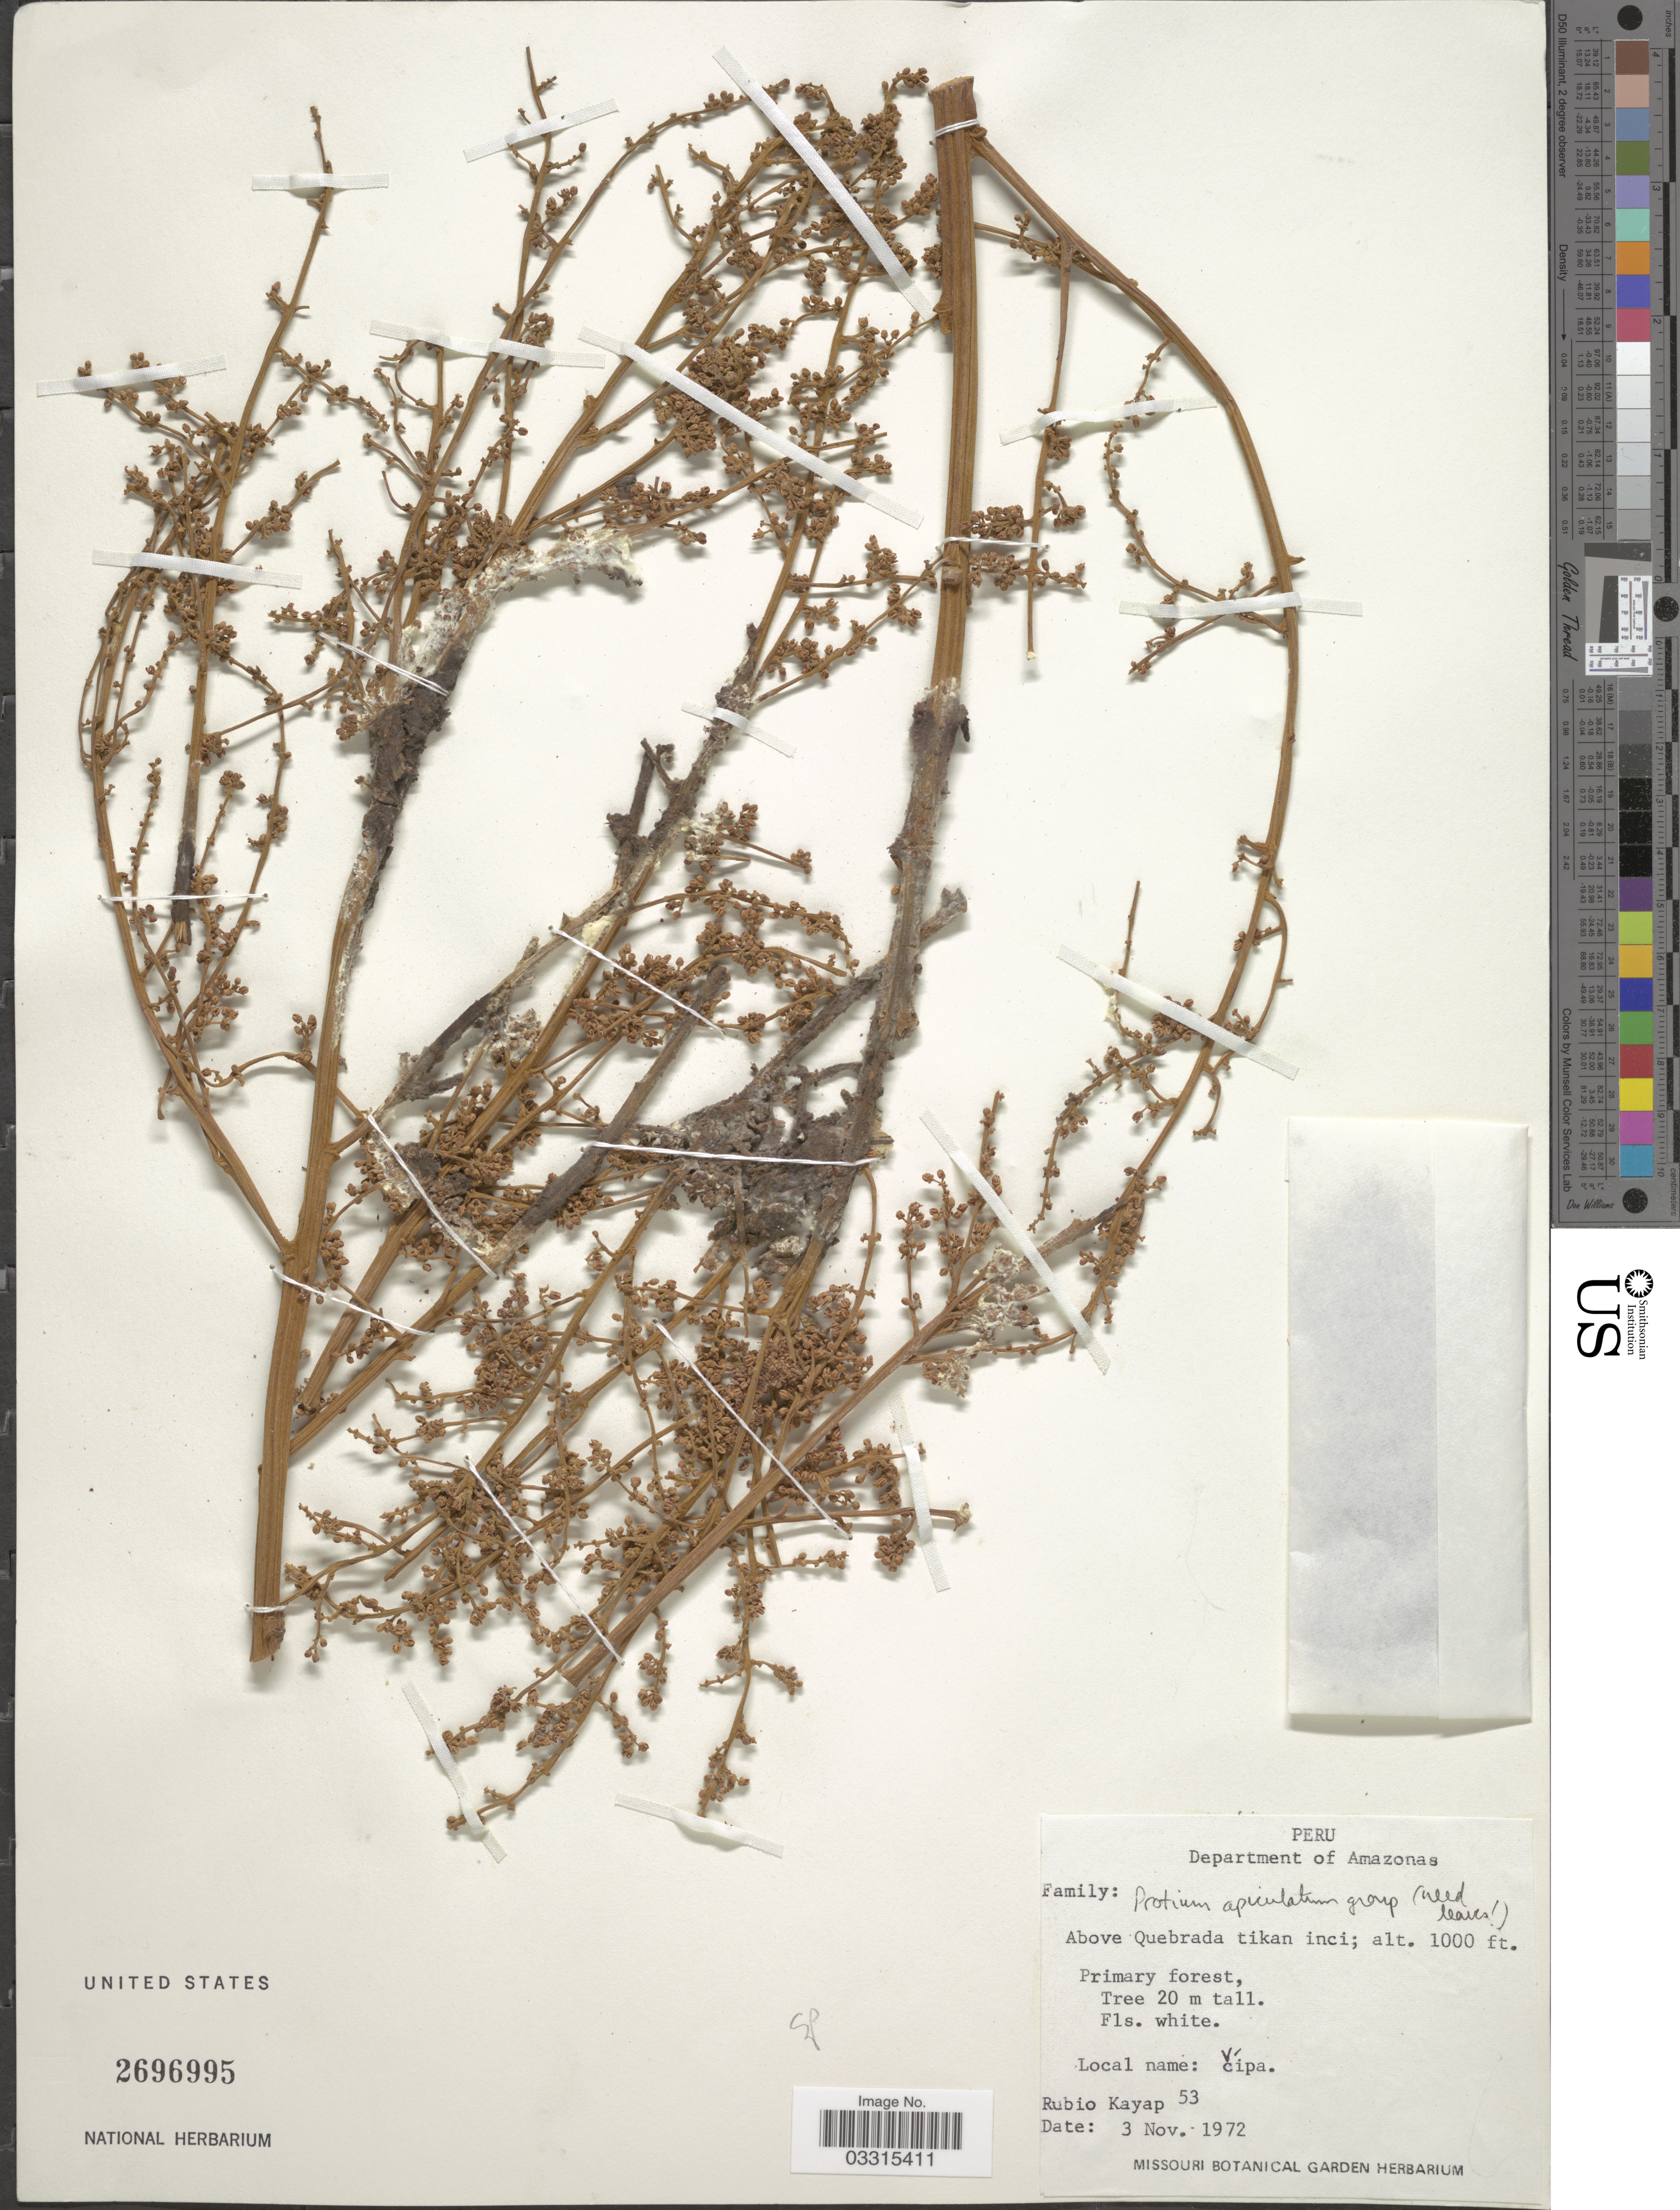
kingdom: Plantae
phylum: Tracheophyta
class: Magnoliopsida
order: Sapindales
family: Burseraceae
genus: Protium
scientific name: Protium amazonicum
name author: (Cuatrec.) Daly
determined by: Daly, D.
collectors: R. Kayap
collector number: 53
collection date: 1972-11-03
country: Peru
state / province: Amazonas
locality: Department of Amazonas. Above Quebrada tikan inci.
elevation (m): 305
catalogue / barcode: US 2696995